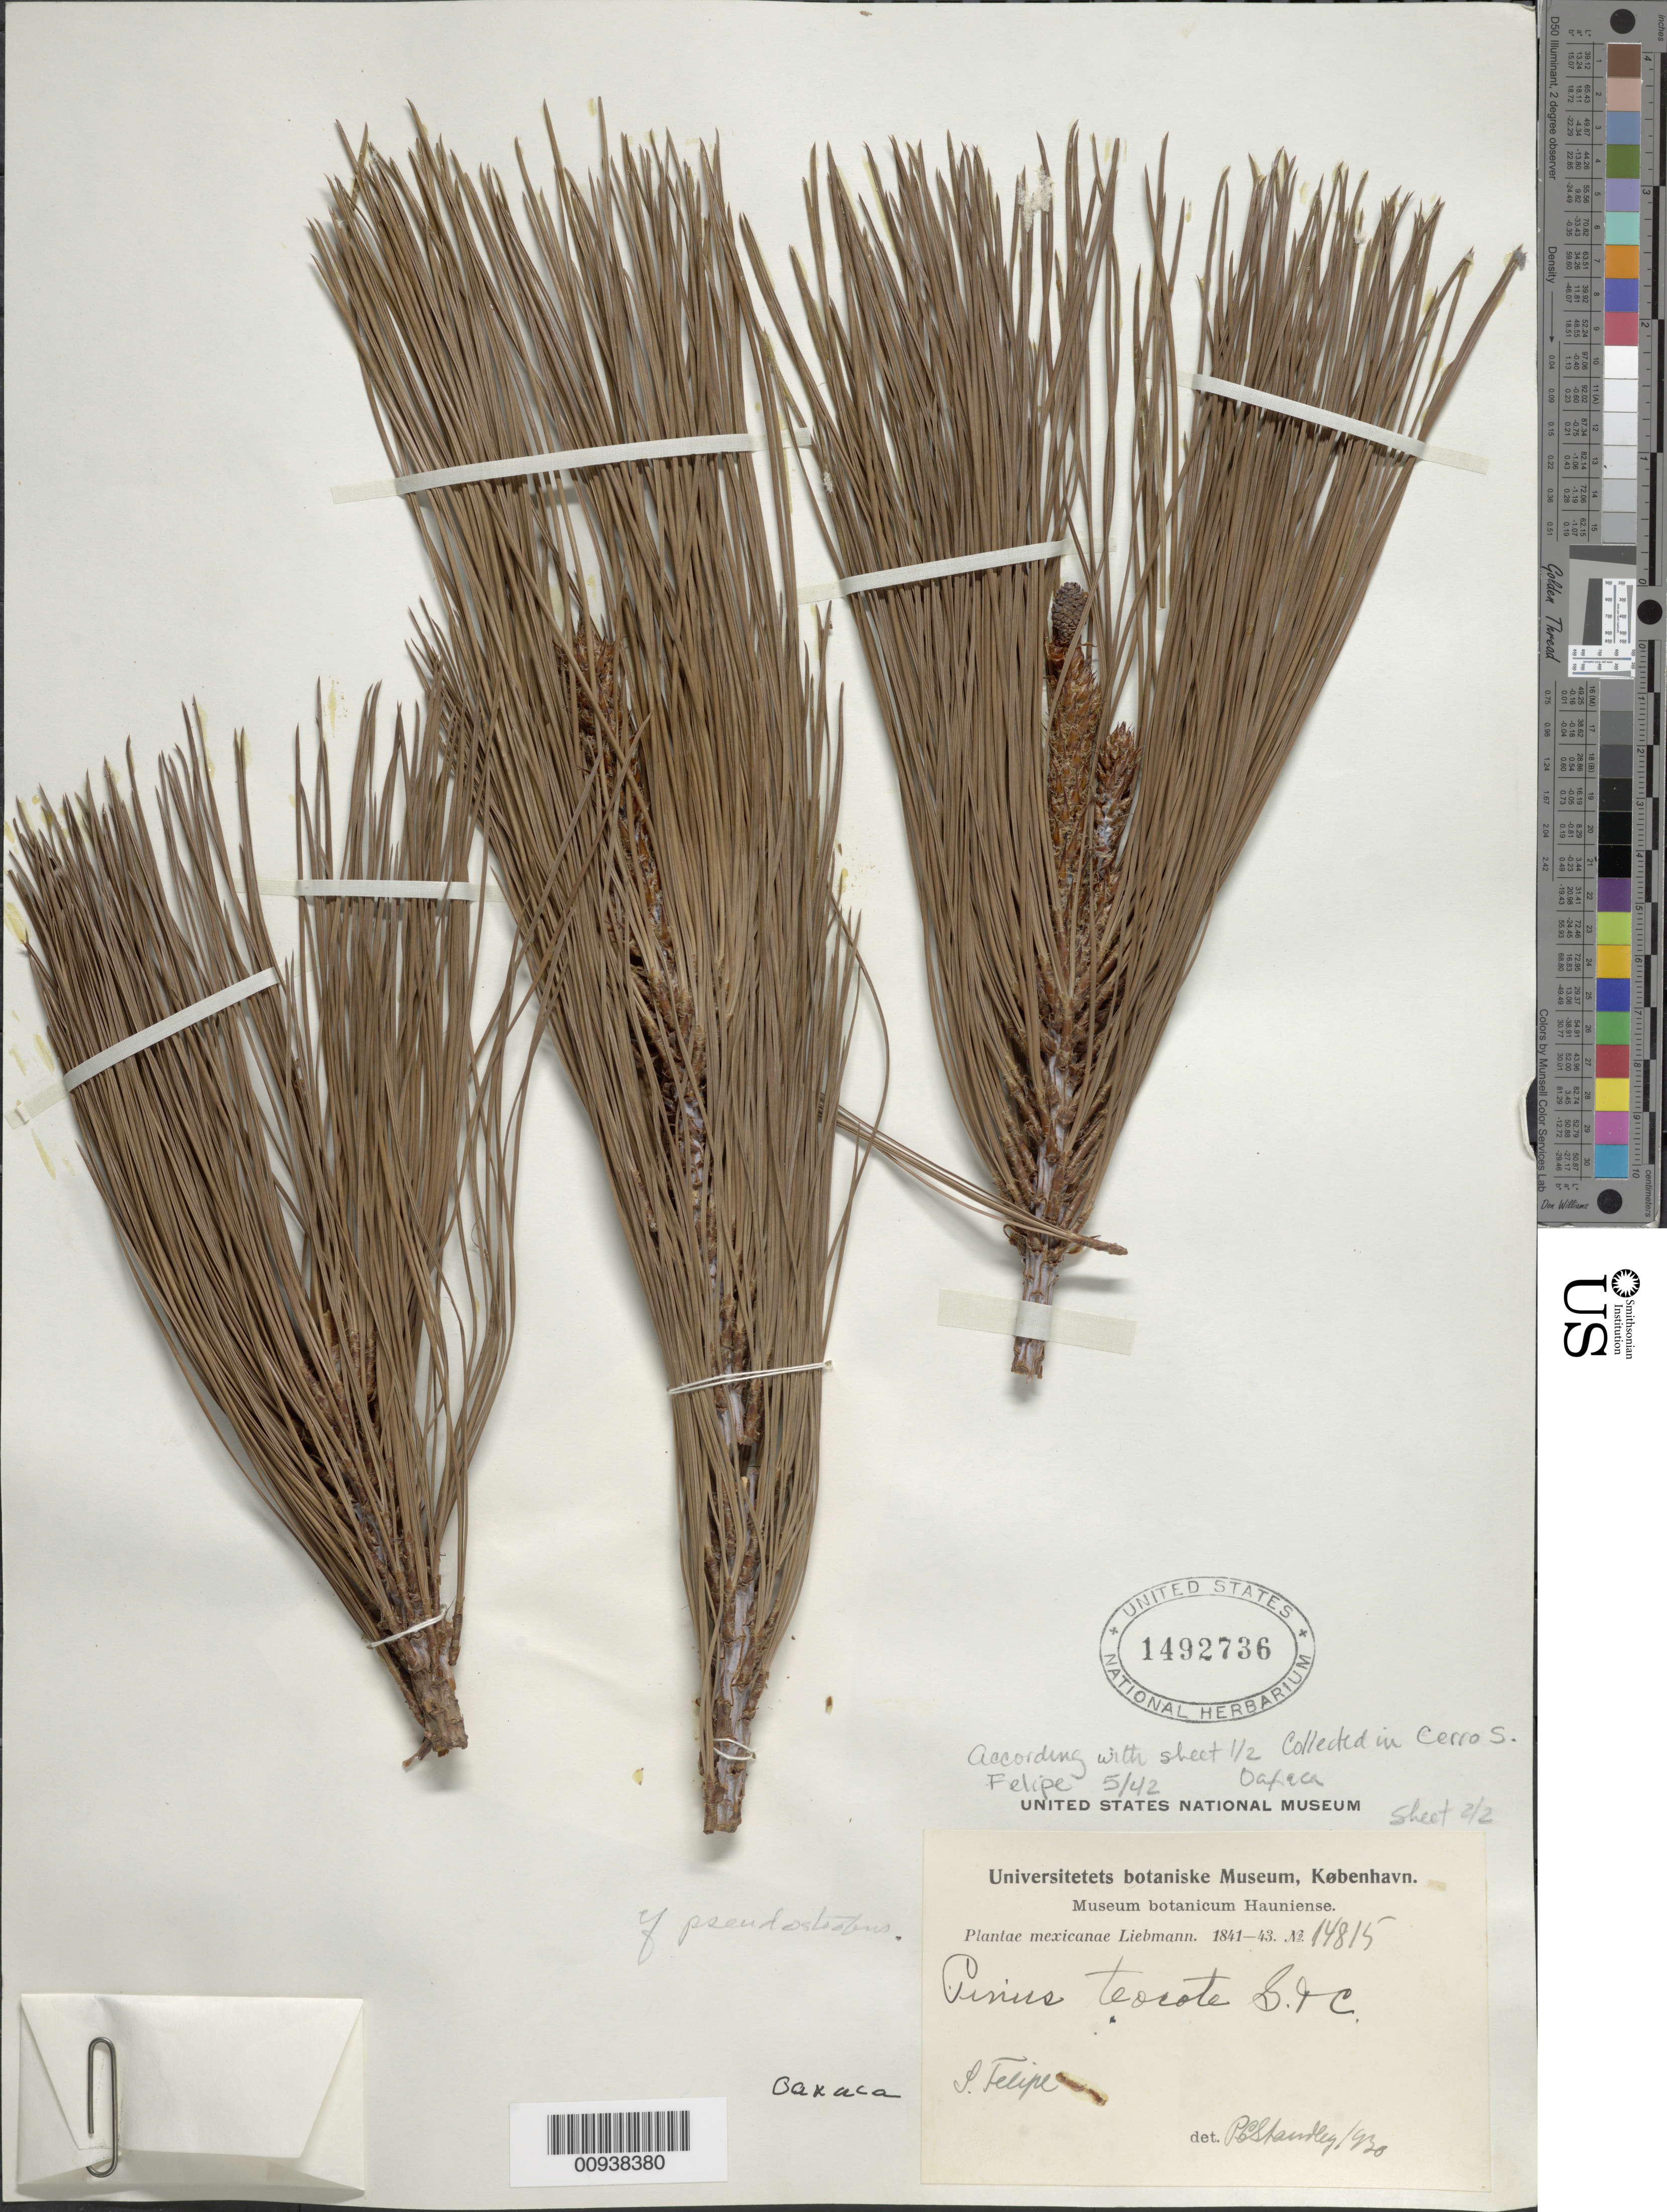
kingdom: Plantae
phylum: Tracheophyta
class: Pinopsida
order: Pinales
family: Pinaceae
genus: Pinus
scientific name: Pinus teocote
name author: Schltdl. & Cham.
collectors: F. M. Liebmann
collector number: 14815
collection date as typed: May 1842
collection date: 1842-05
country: Mexico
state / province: Oaxaca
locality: Cerro S. Felipe.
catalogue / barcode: US 1492736